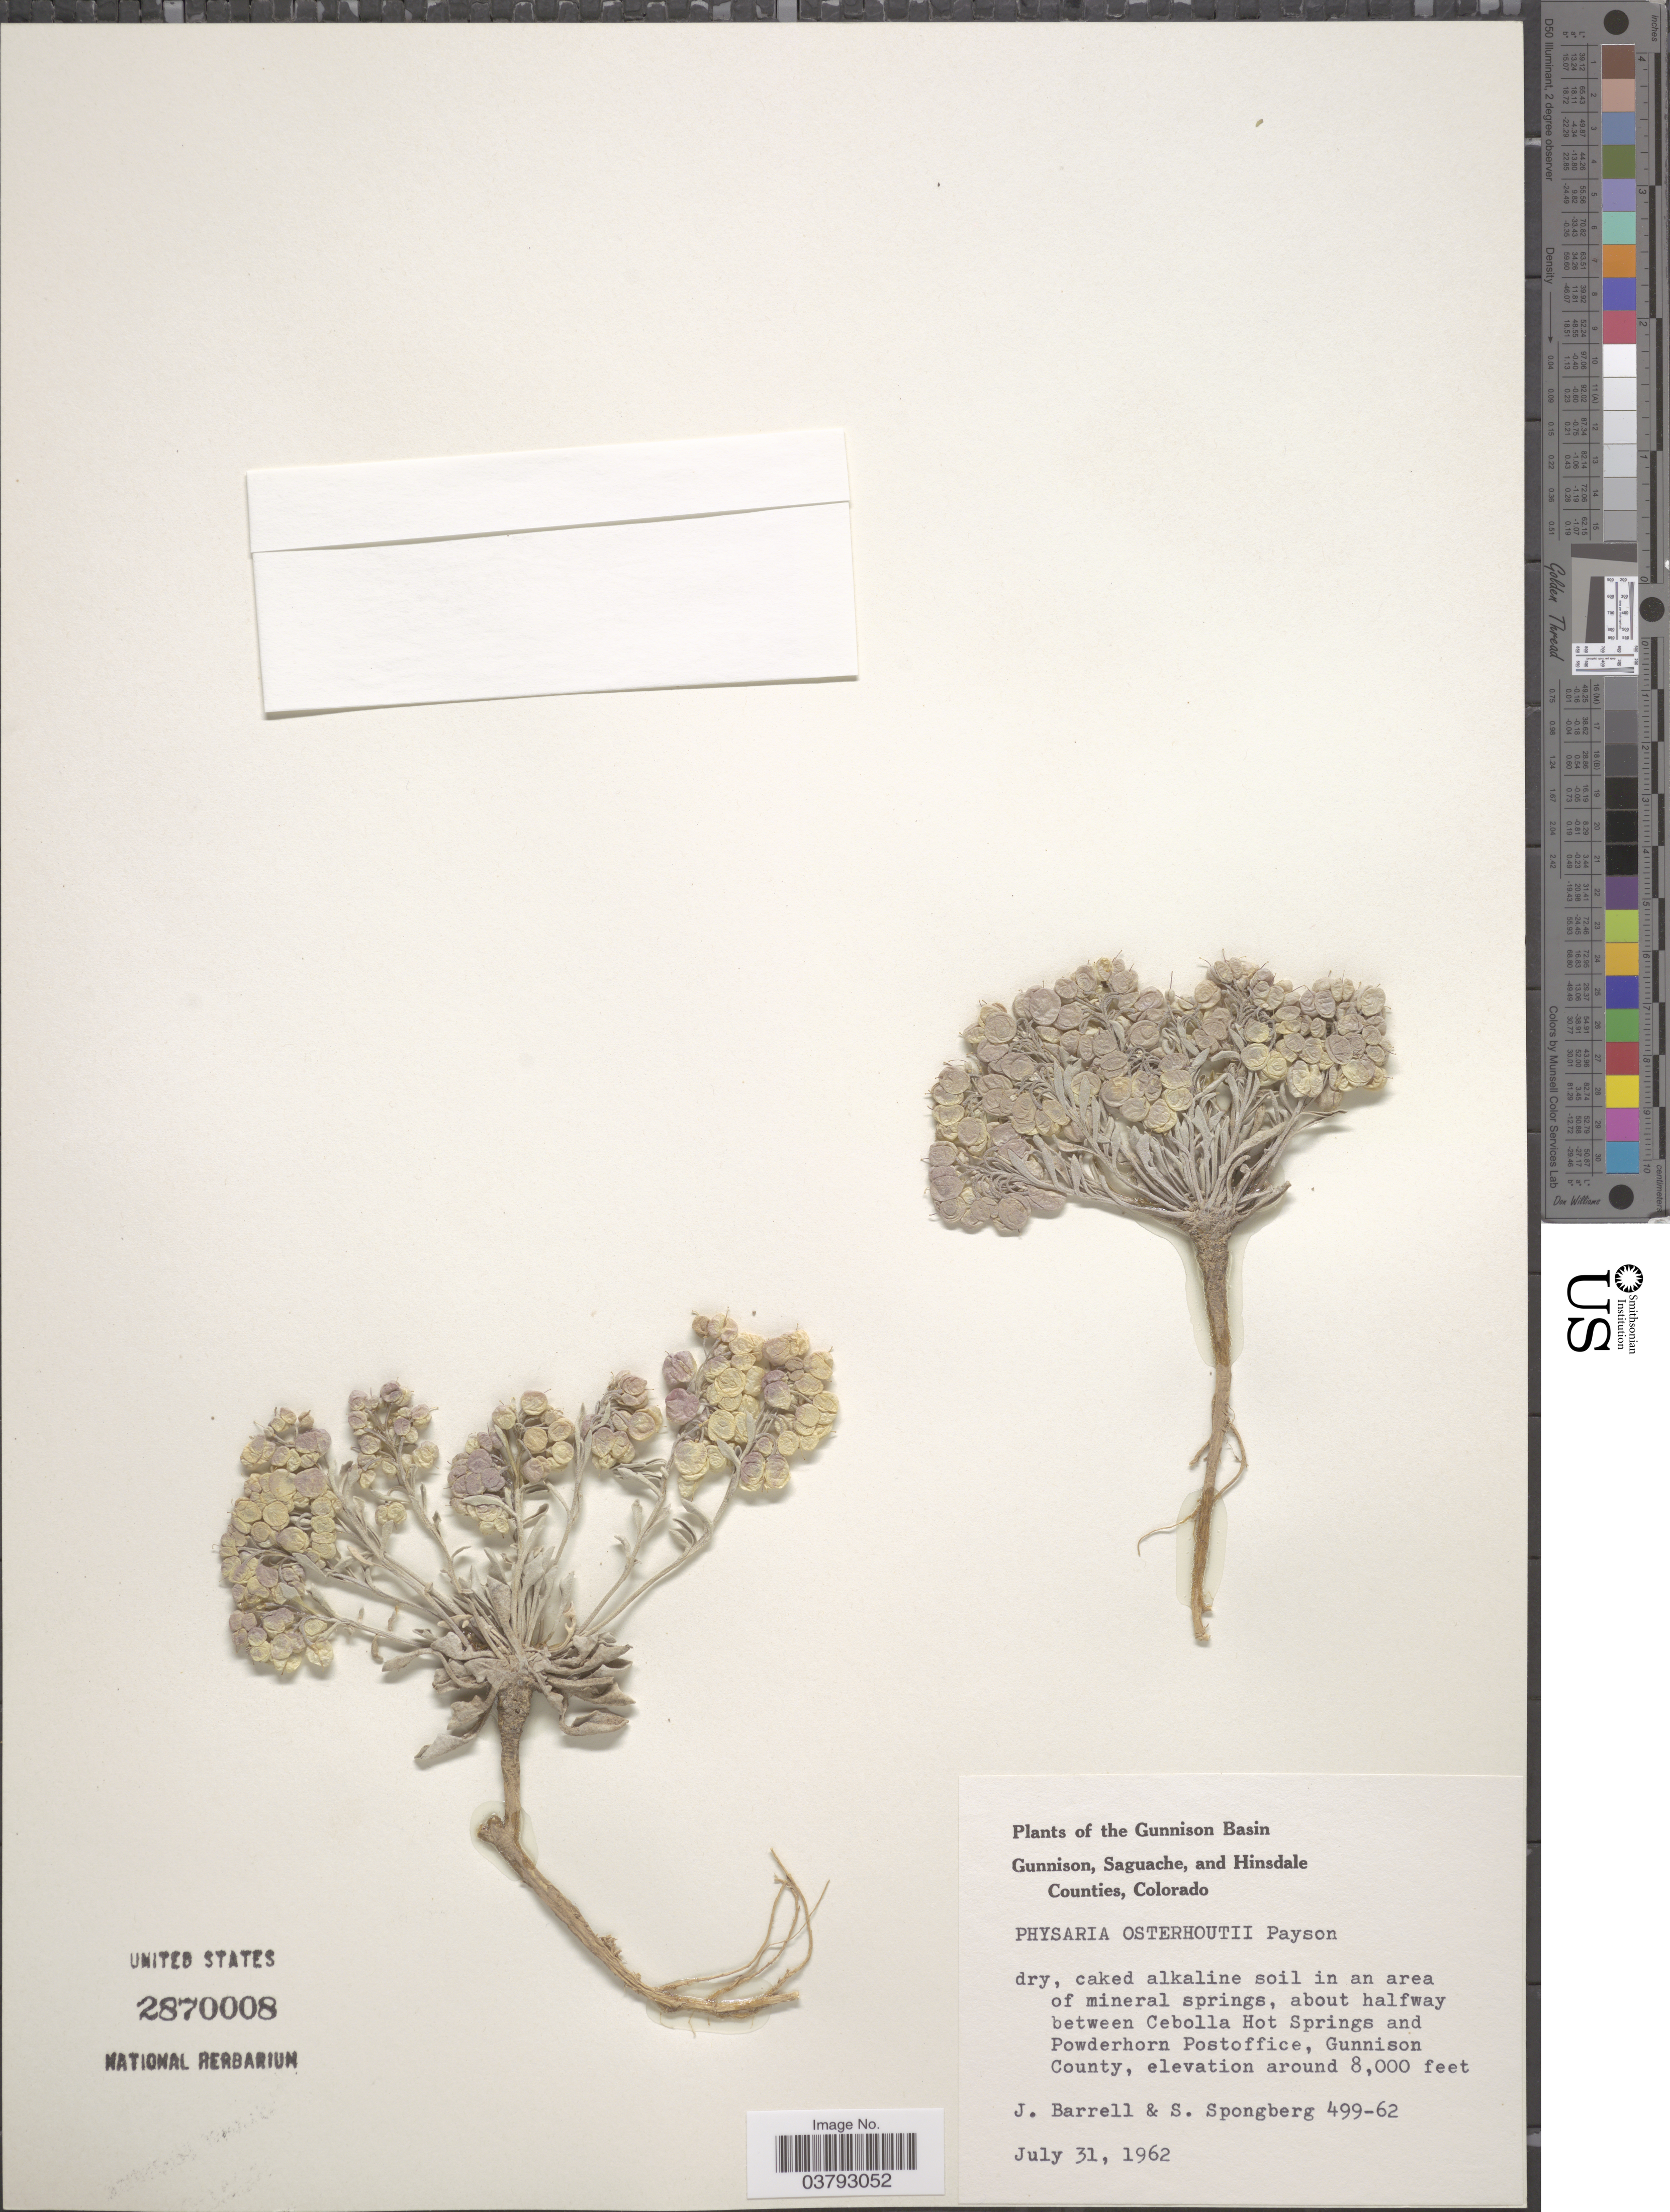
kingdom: Plantae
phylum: Tracheophyta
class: Magnoliopsida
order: Brassicales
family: Brassicaceae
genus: Physaria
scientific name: Physaria osterhoutii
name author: Payson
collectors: J. Barrell & S. A.Spongberg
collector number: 499-62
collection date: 1962-07-31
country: United States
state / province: Colorado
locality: The Gunnison Basin. About halfway between Cebolla Hot Springs and Powderhorn Postoffice, Gunnison County.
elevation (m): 2438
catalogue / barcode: US 2870008